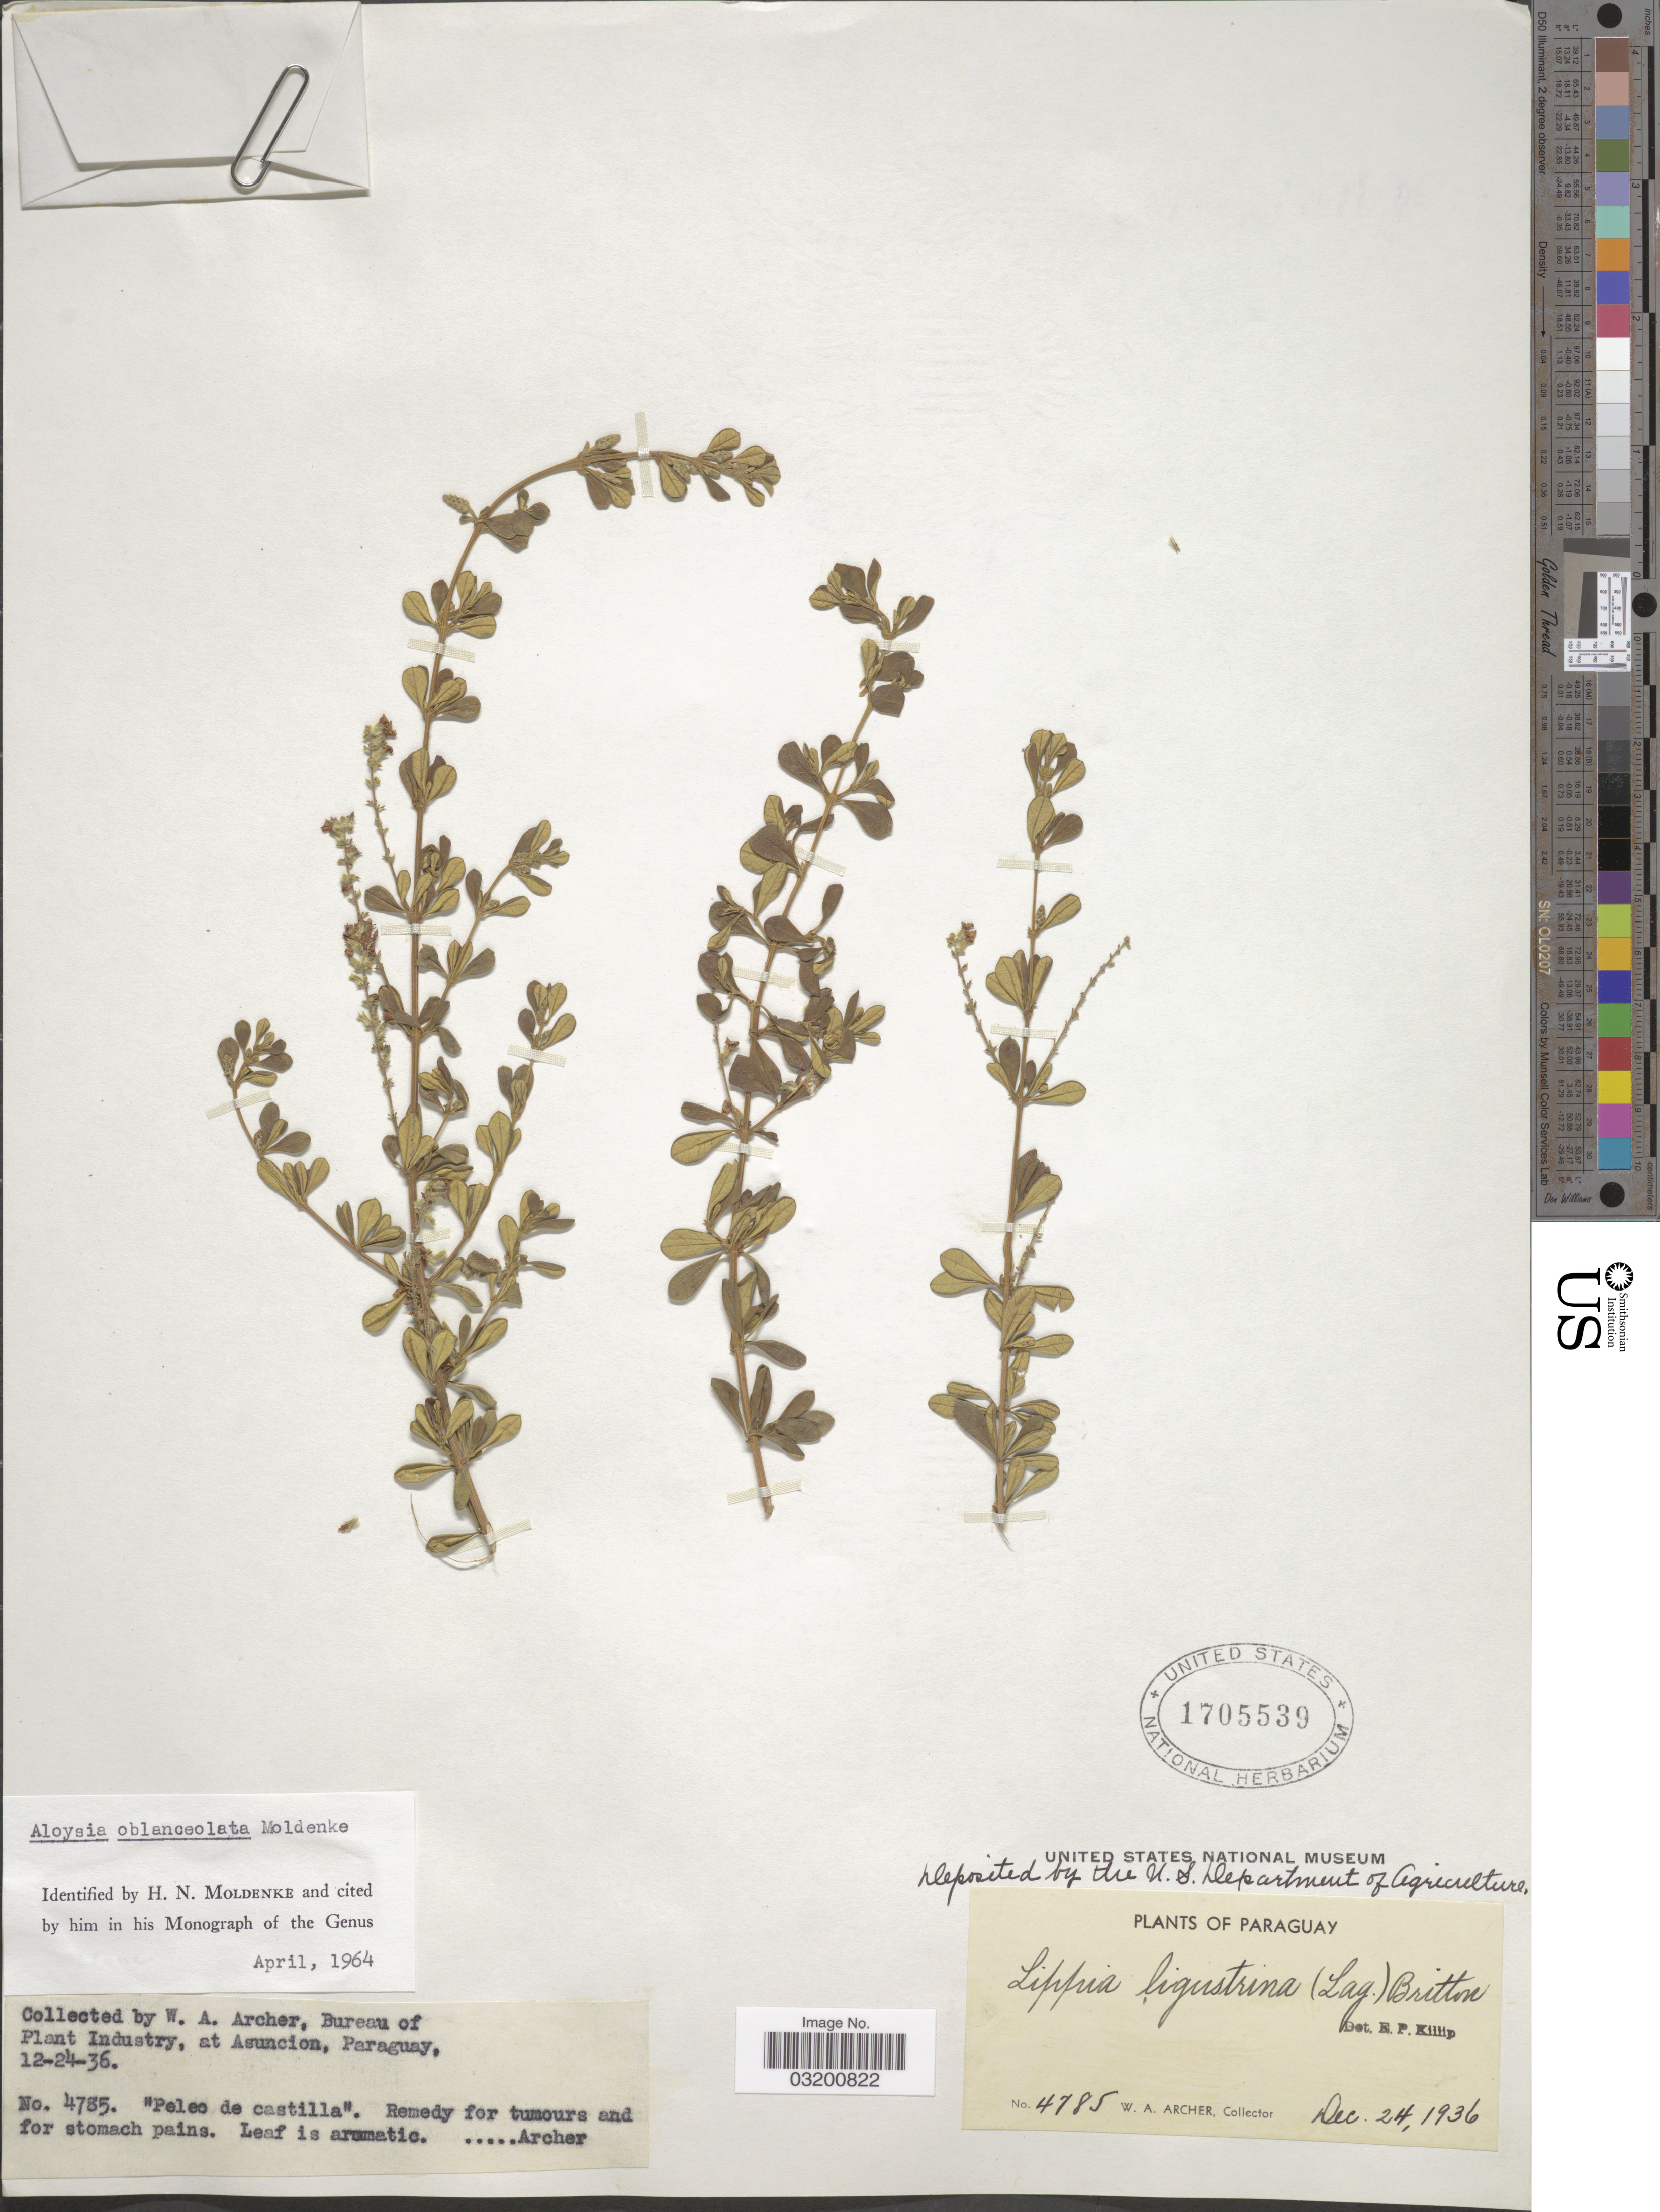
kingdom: Plantae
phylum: Tracheophyta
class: Magnoliopsida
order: Lamiales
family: Verbenaceae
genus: Aloysia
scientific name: Aloysia oblanceolata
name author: Moldenke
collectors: W. Archer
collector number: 4785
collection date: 1936-12-24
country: Paraguay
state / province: Asuncion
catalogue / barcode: US 1705539